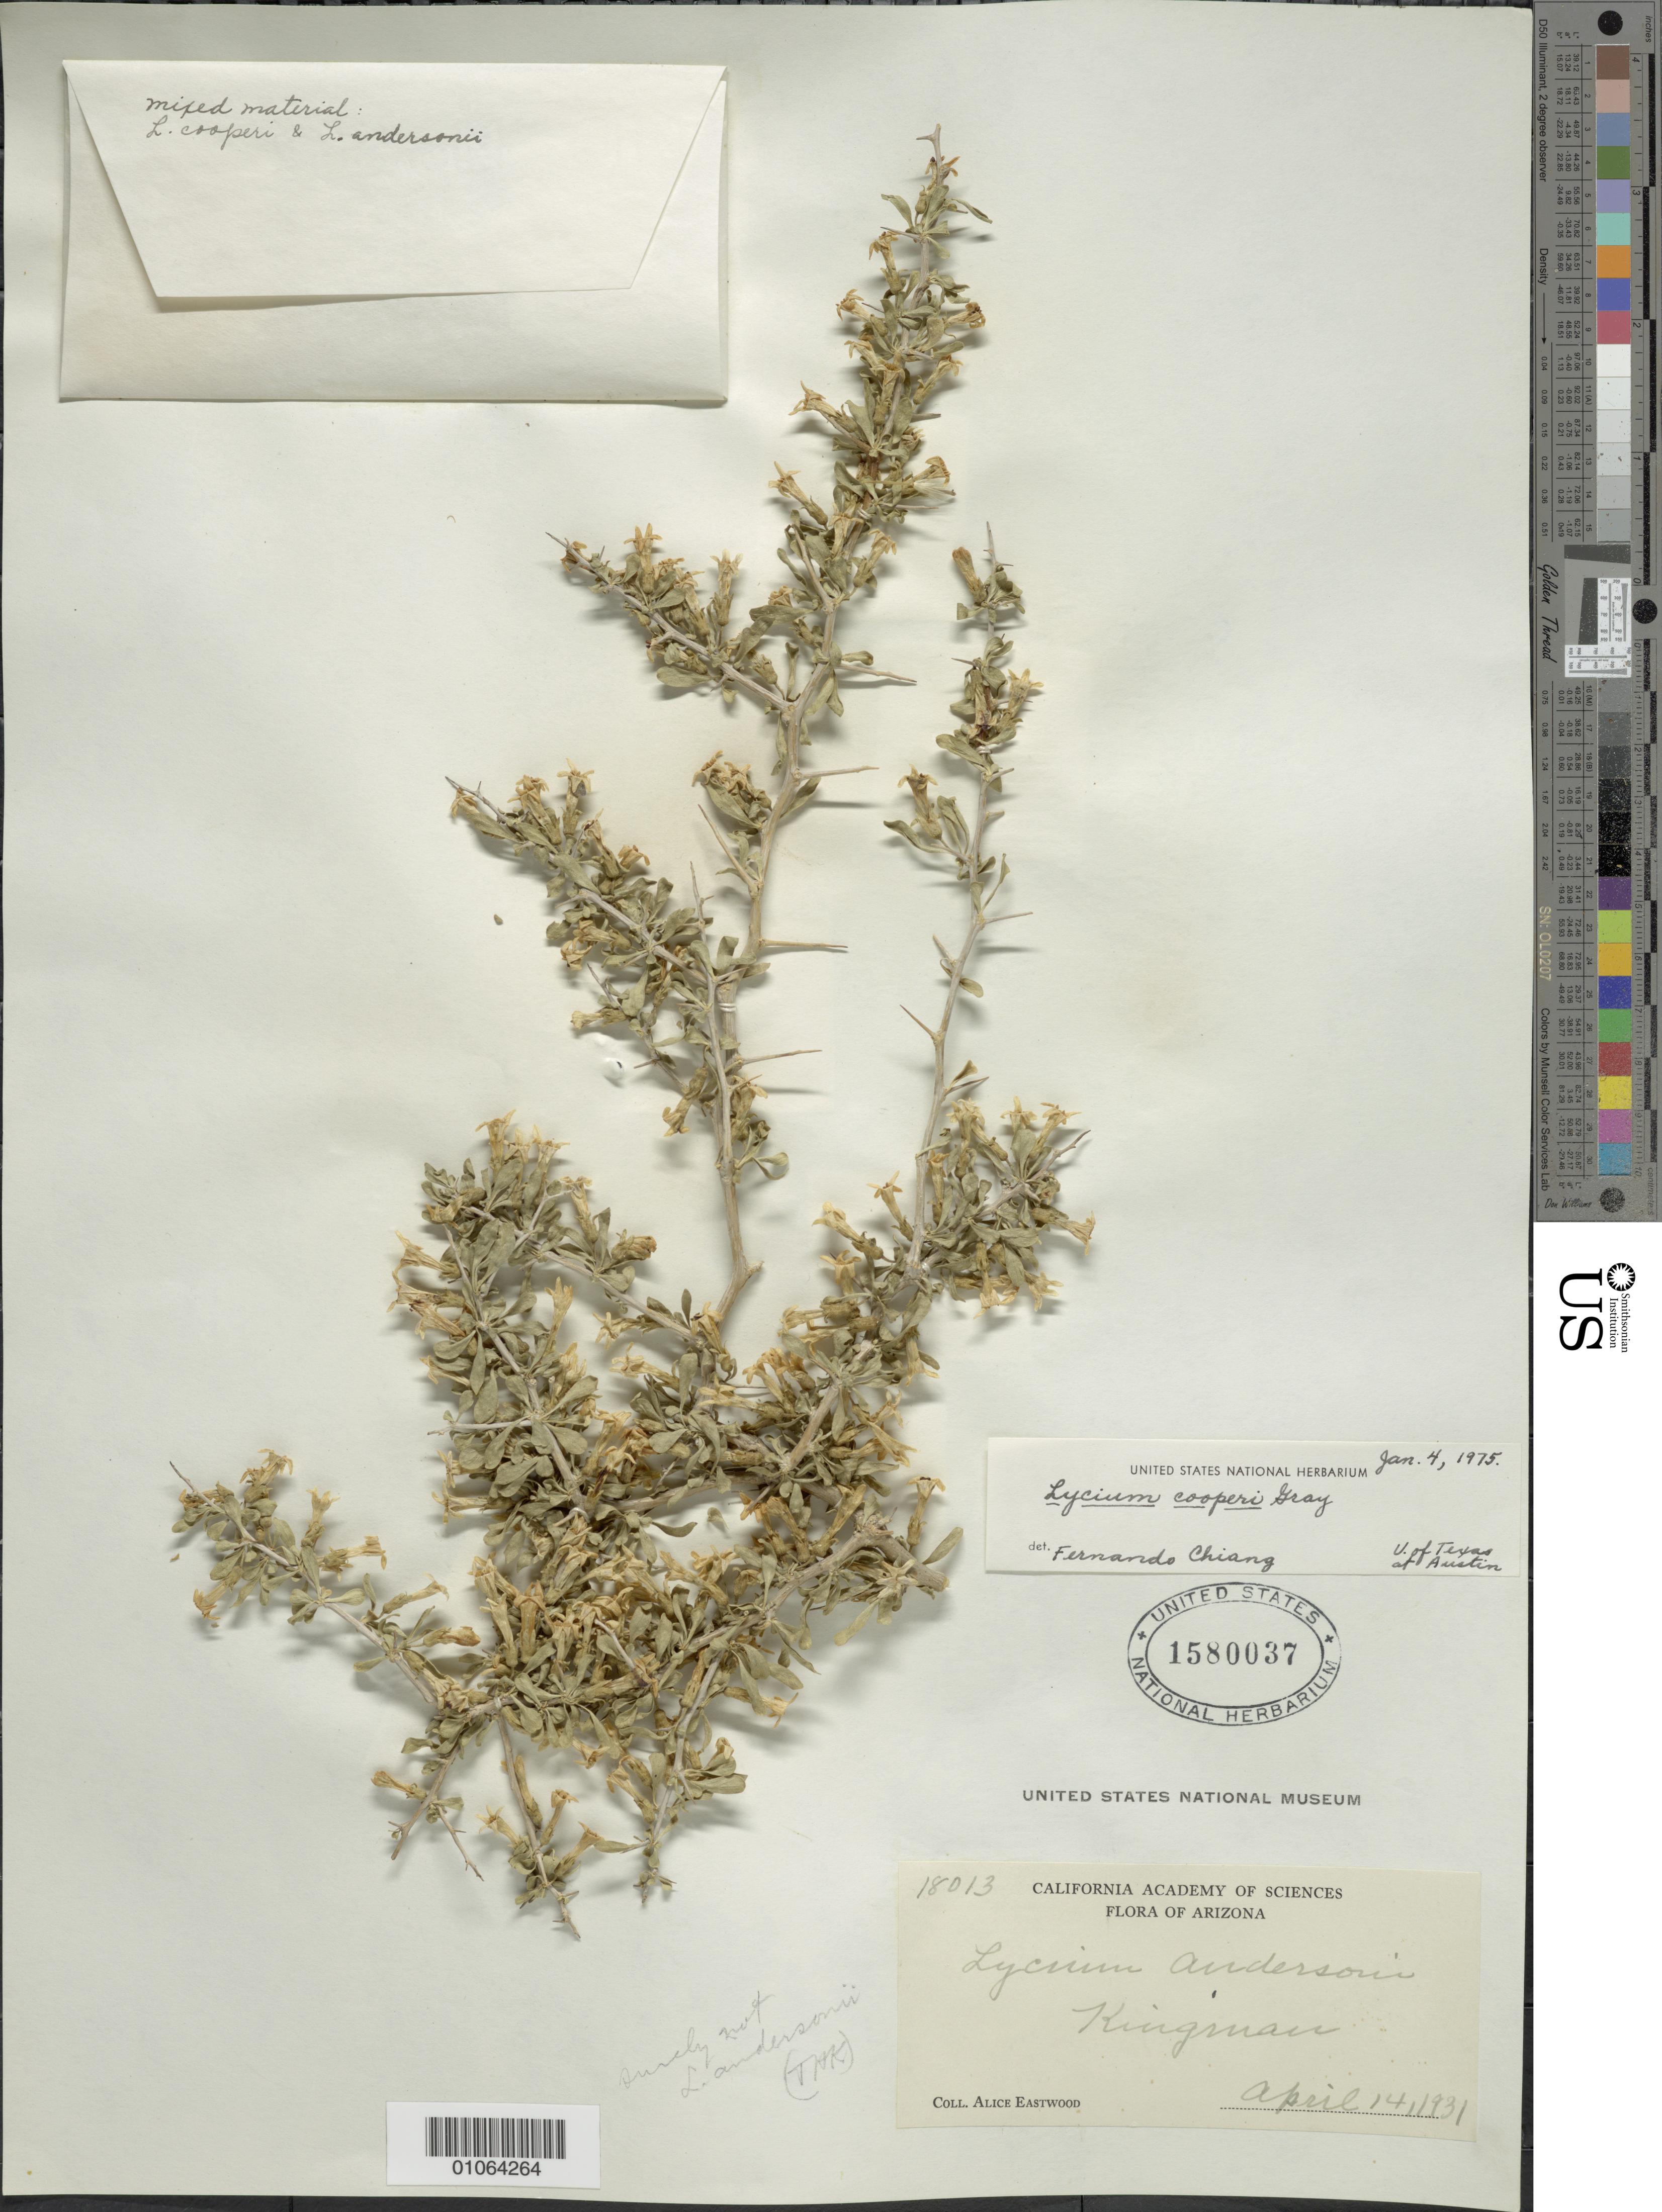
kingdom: Plantae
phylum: Tracheophyta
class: Magnoliopsida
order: Solanales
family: Solanaceae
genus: Lycium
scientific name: Lycium cooperi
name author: A. Gray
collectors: A. Eastwood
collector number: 18013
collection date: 1931-04-14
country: United States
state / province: Arizona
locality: Kingman.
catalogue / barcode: US 1580037